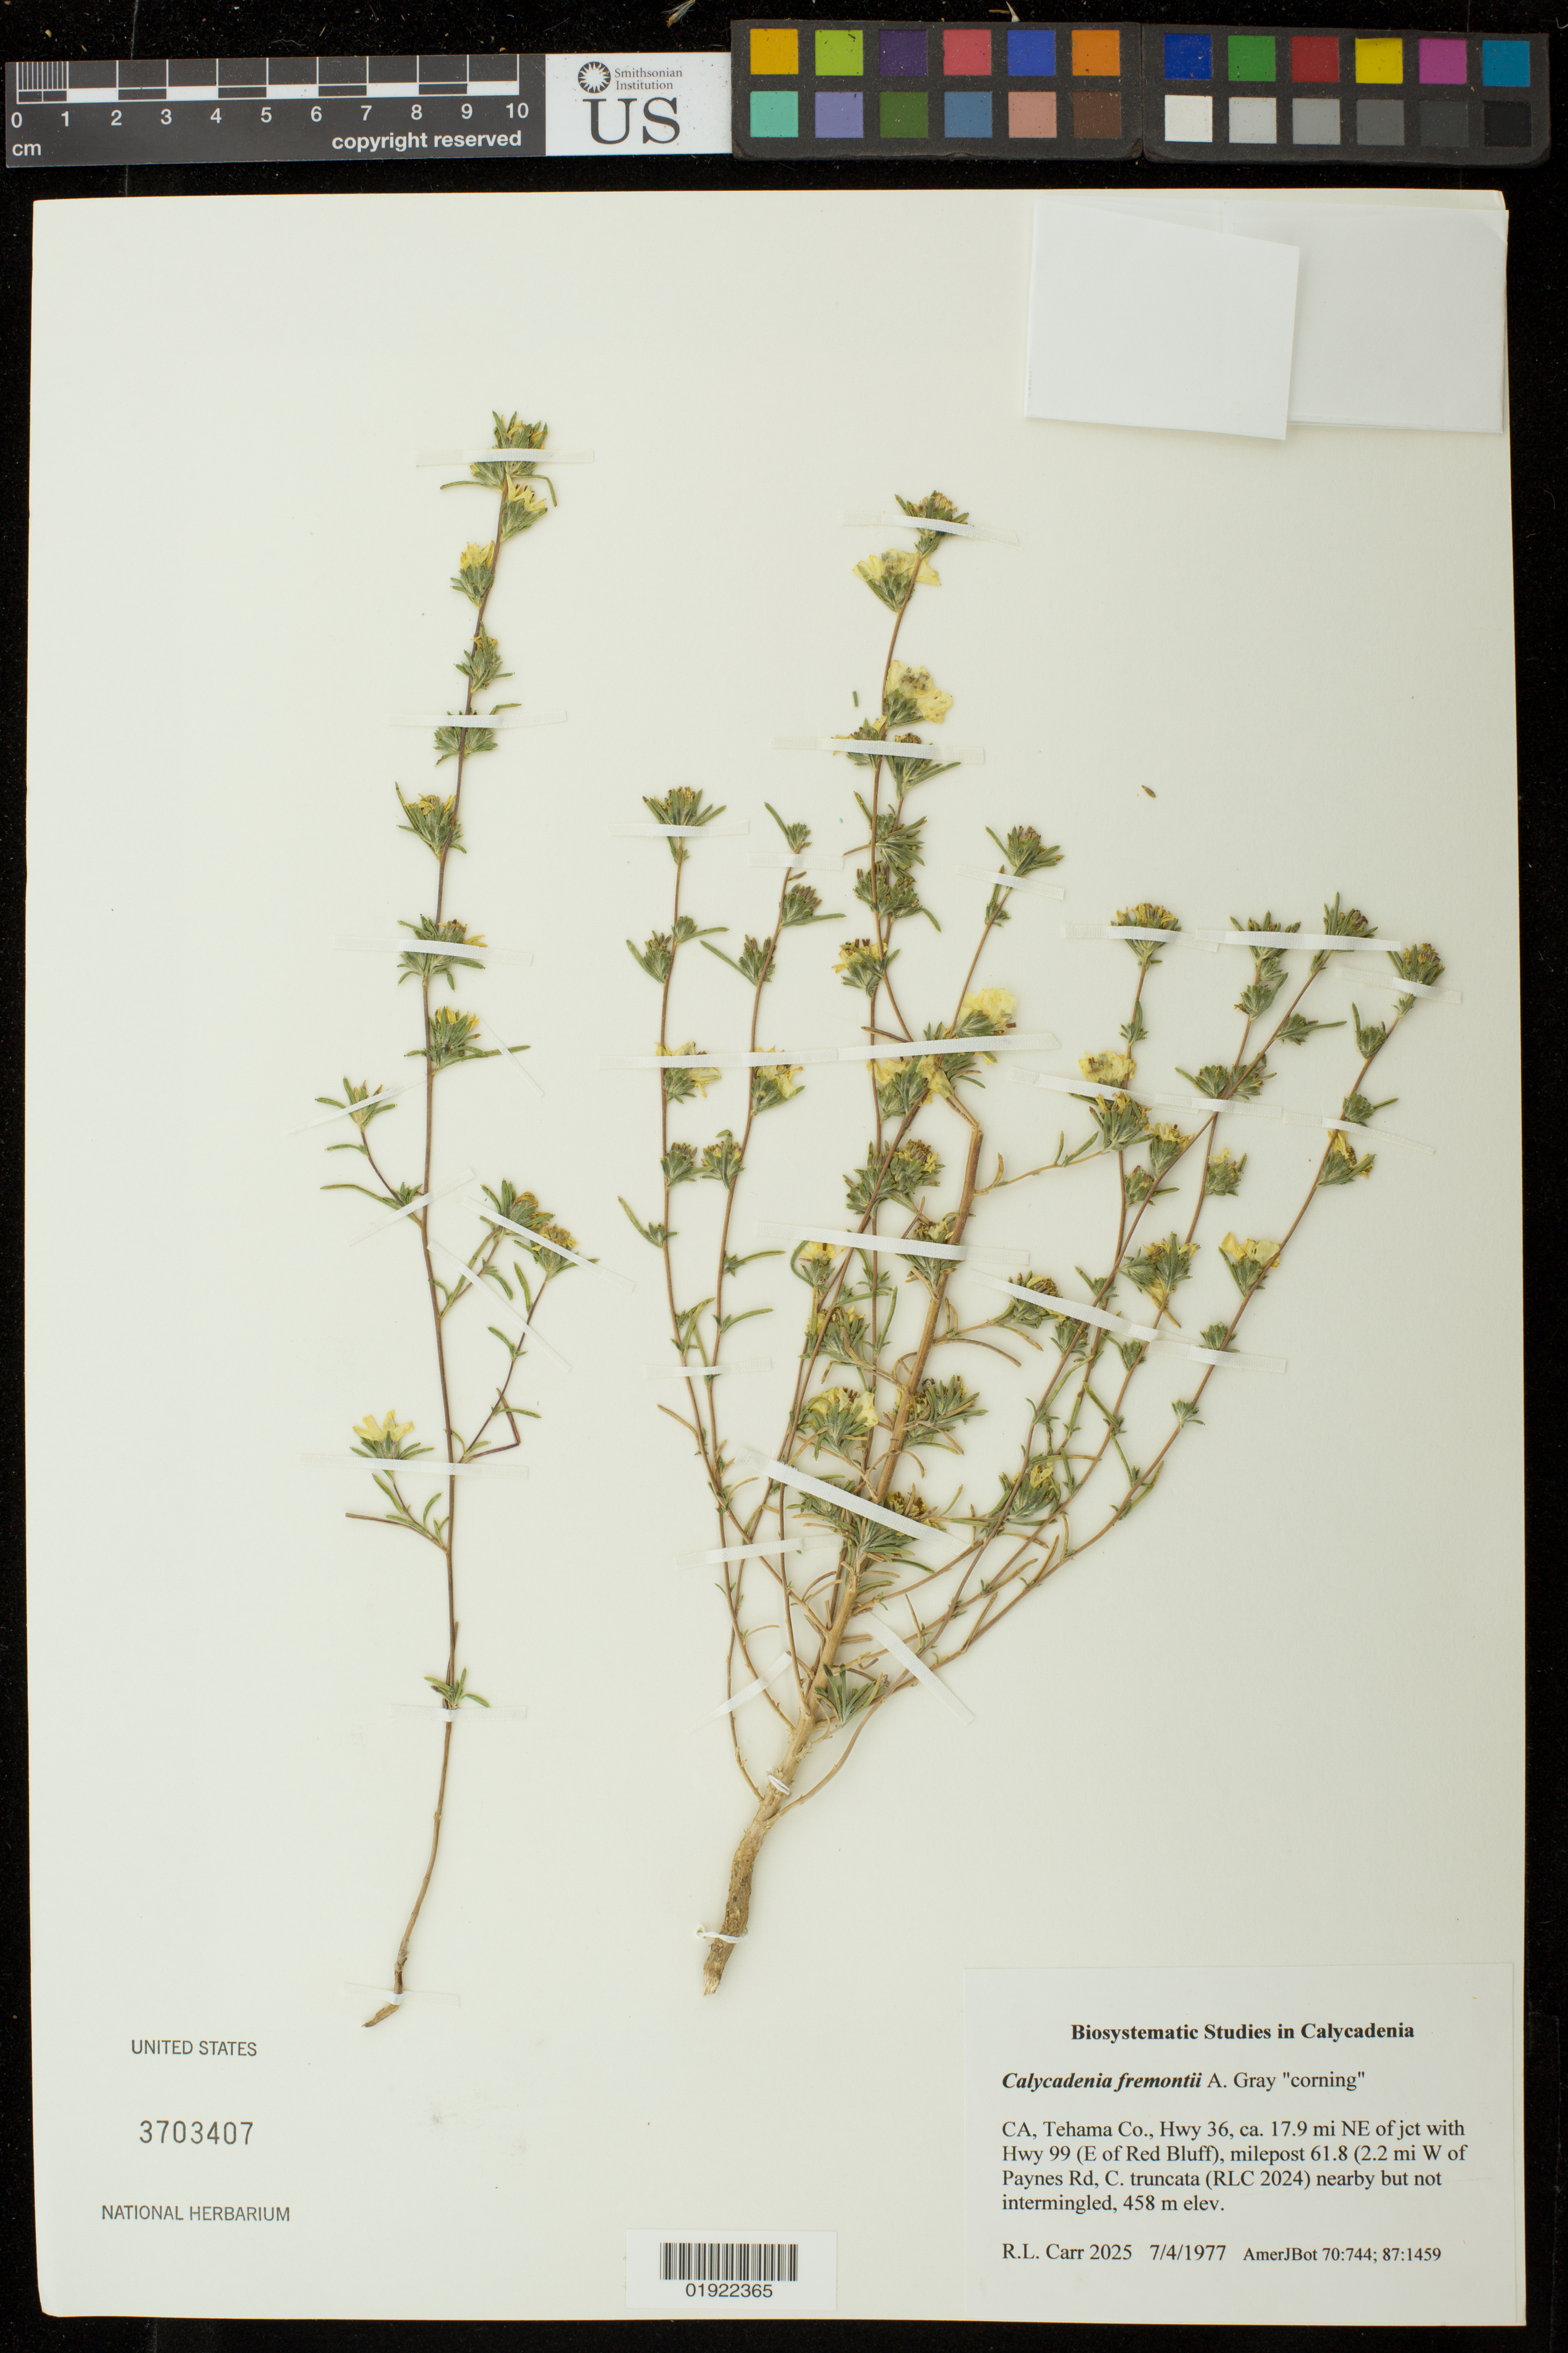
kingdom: Plantae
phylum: Tracheophyta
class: Magnoliopsida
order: Asterales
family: Asteraceae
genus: Calycadenia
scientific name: Calycadenia fremontii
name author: A. Gray in Emory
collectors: R. Carr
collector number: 2025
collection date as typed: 7/4/1977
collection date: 1977-07-04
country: United States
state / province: California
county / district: Tehama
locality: Hwy 36, ca. 17.9 mi NE of jct with Hwy 99 (E of Red Bluff), milepost 61.8 (2.2 mi W of Paynes Rd)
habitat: C. truncata (RLC 2024) nearby but not intermingled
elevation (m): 458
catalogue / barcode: US 3703407